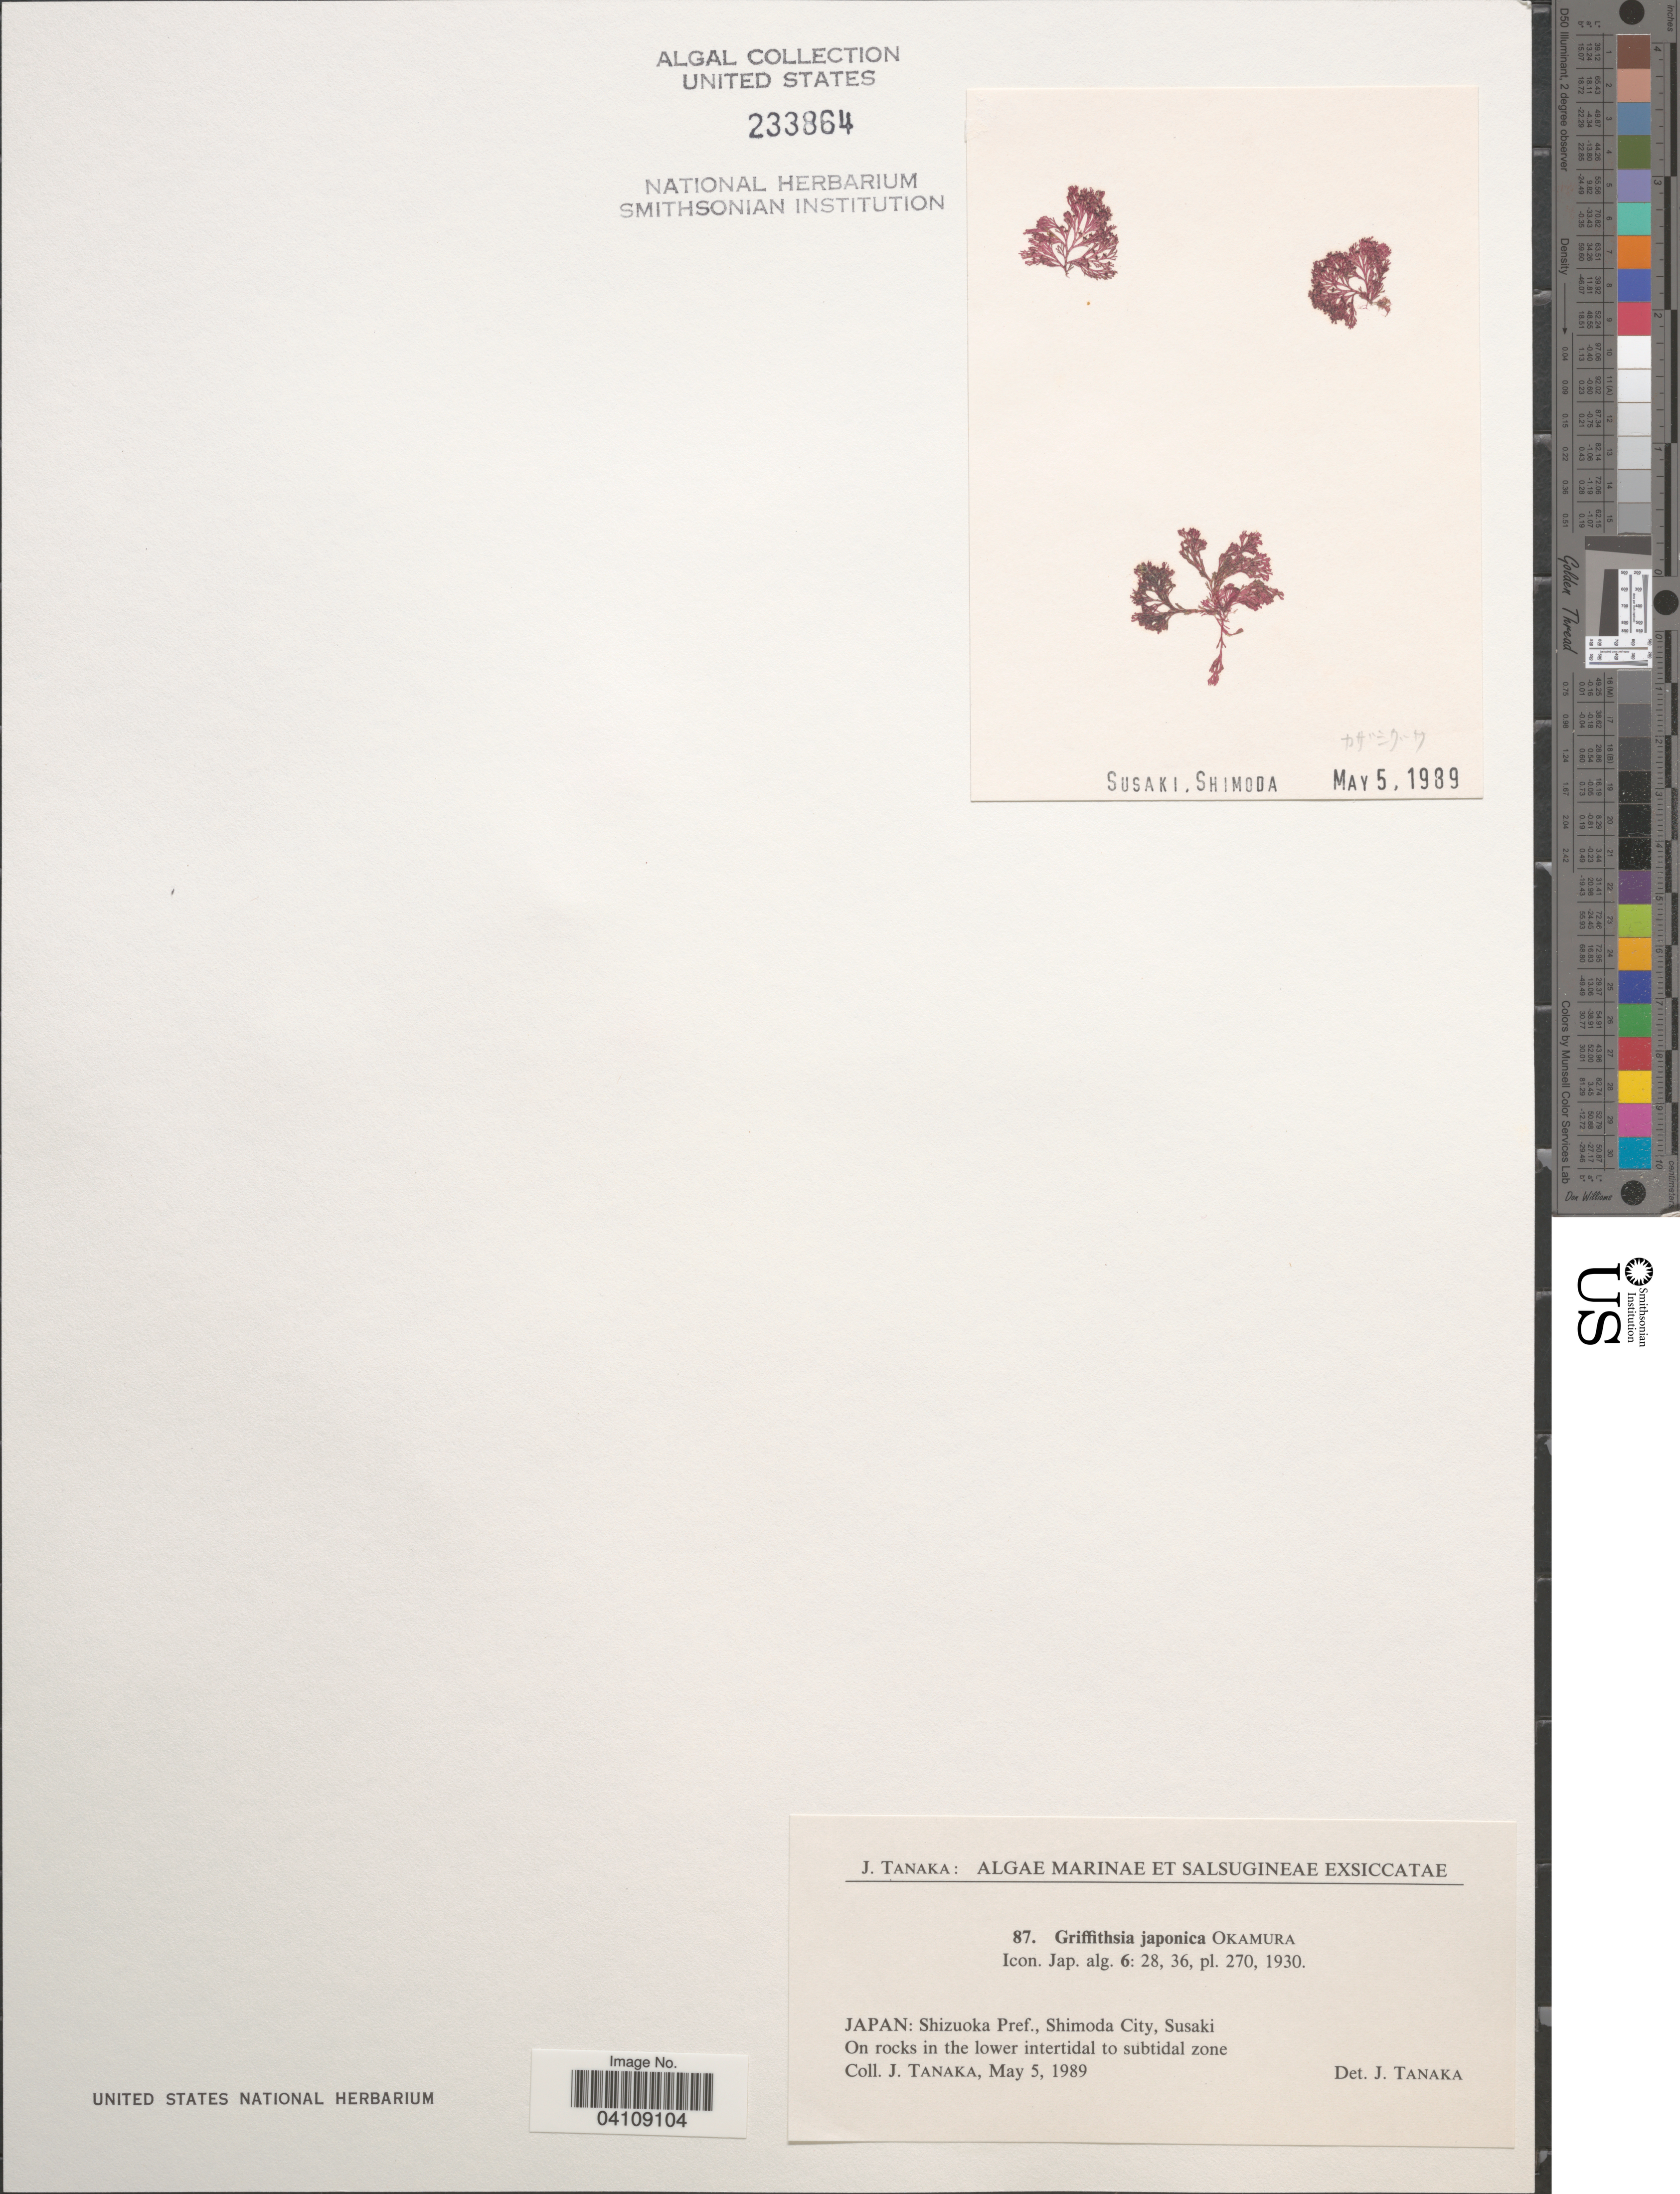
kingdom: Plantae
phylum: Rhodophyta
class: Florideophyceae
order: Ceramiales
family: Wrangeliaceae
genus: Griffithsia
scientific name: Griffithsia japonica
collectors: J. Tanaka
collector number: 87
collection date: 1989-05-05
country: Japan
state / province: Sizuoka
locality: Shizuoka Pref., Shimoda City, Susaki.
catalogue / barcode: US 233864